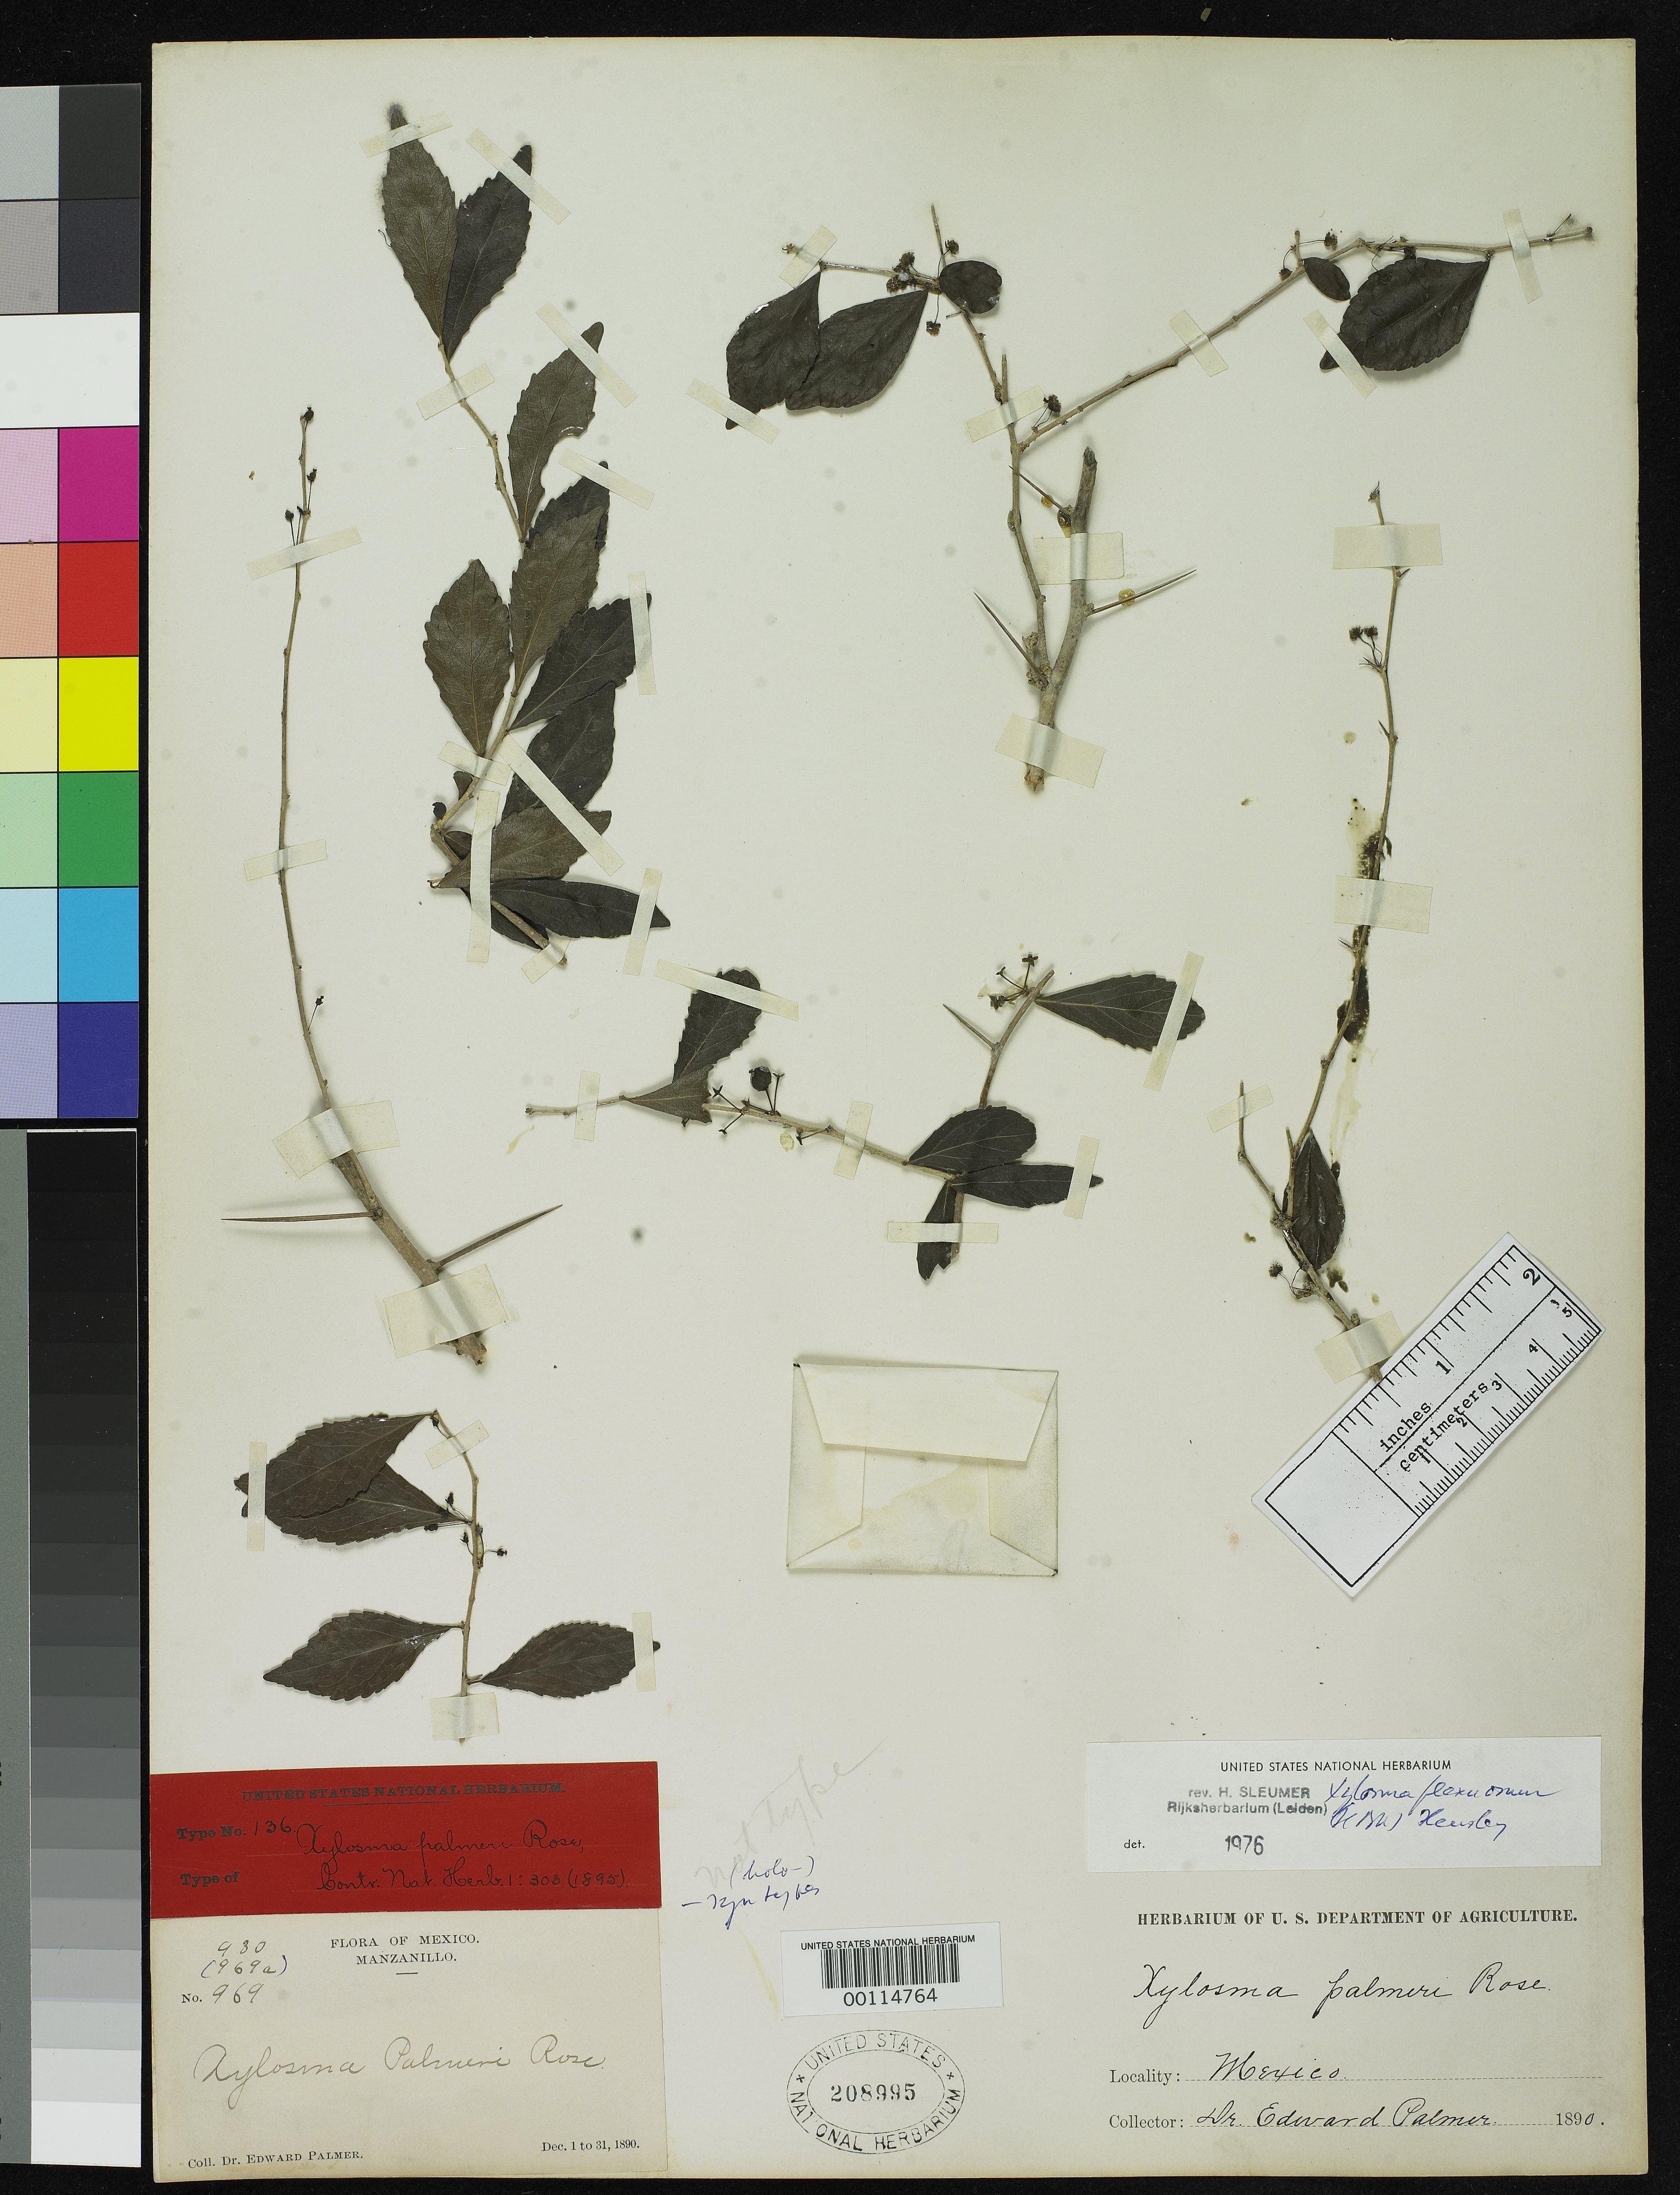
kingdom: Plantae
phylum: Tracheophyta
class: Magnoliopsida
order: Malpighiales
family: Salicaceae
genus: Xylosma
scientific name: Xylosma palmeri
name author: Rose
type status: Syntype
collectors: E. Palmer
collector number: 930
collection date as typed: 01 Dec 1890 to 31 Dec 1890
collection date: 1890-12-01/1890-12-31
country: Mexico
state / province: Colima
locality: Manzanillo.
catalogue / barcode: US 208995